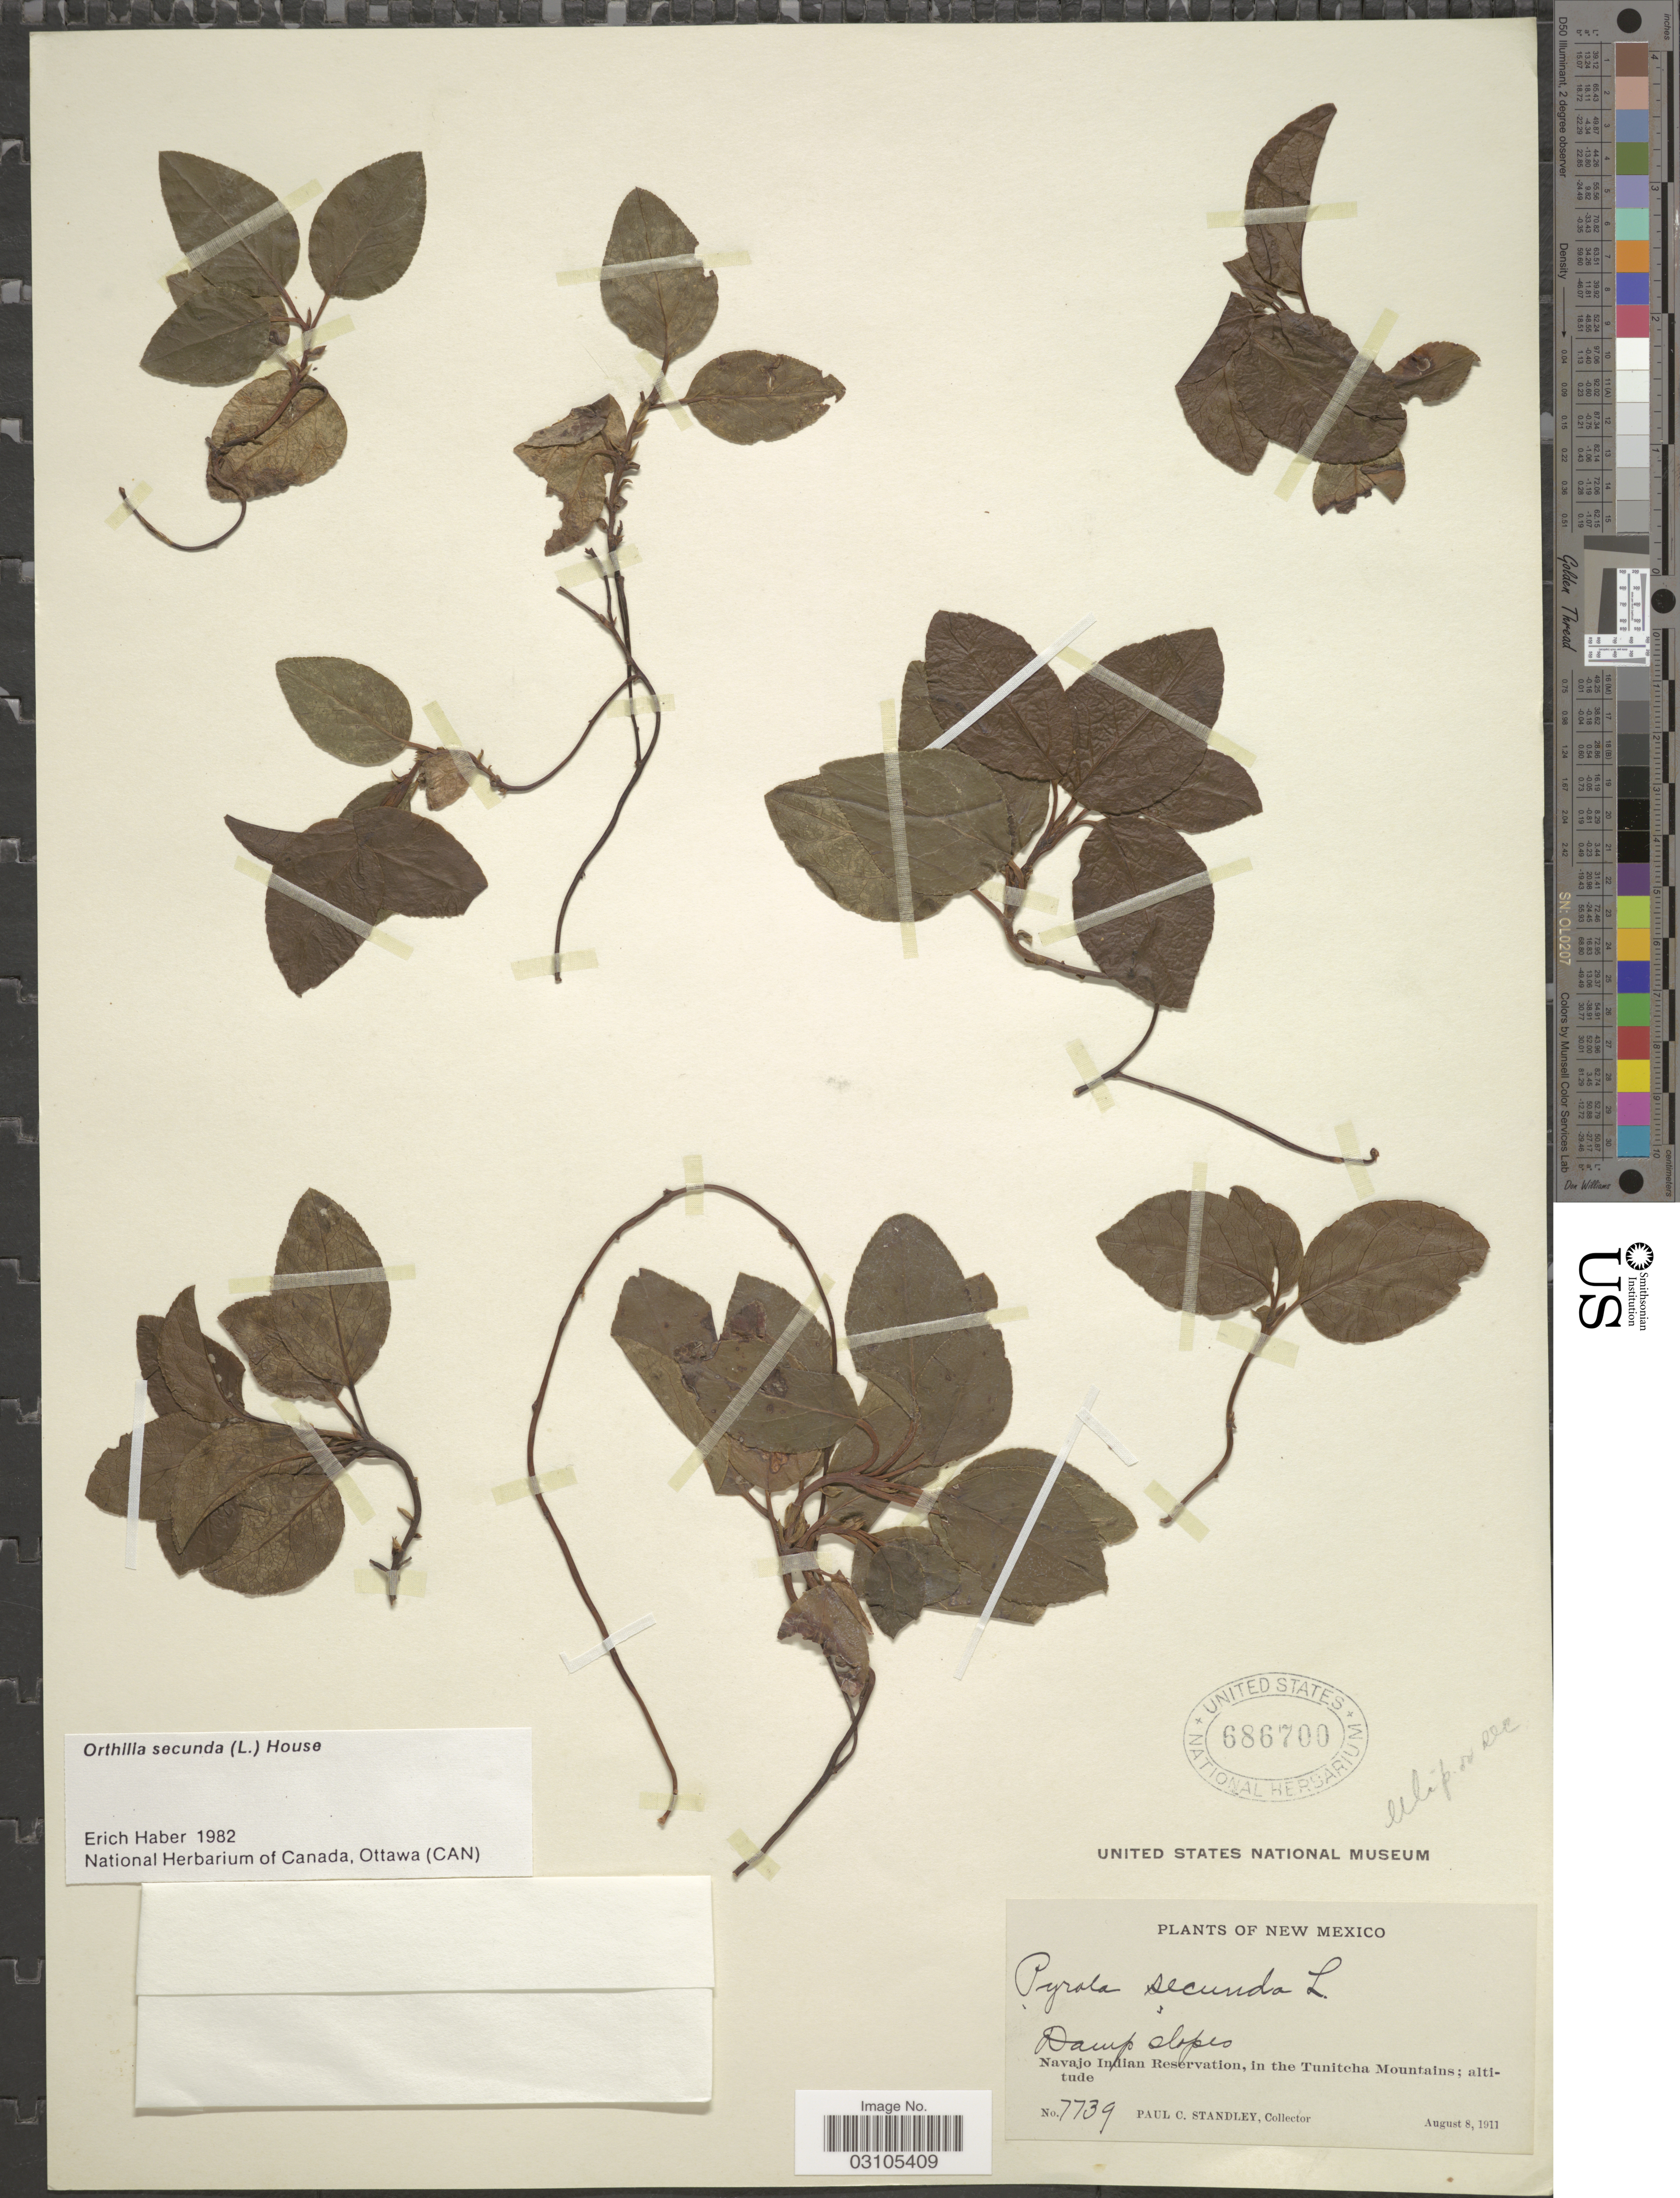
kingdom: Plantae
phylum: Tracheophyta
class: Magnoliopsida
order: Ericales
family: Ericaceae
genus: Orthilia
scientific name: Orthilia secunda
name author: (L.) House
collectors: P. C. Standley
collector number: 7739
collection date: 1911-08-08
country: United States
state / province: New Mexico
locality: Navajo Indian Reservation, in the Tunitcha Mountains.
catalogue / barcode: US 686700